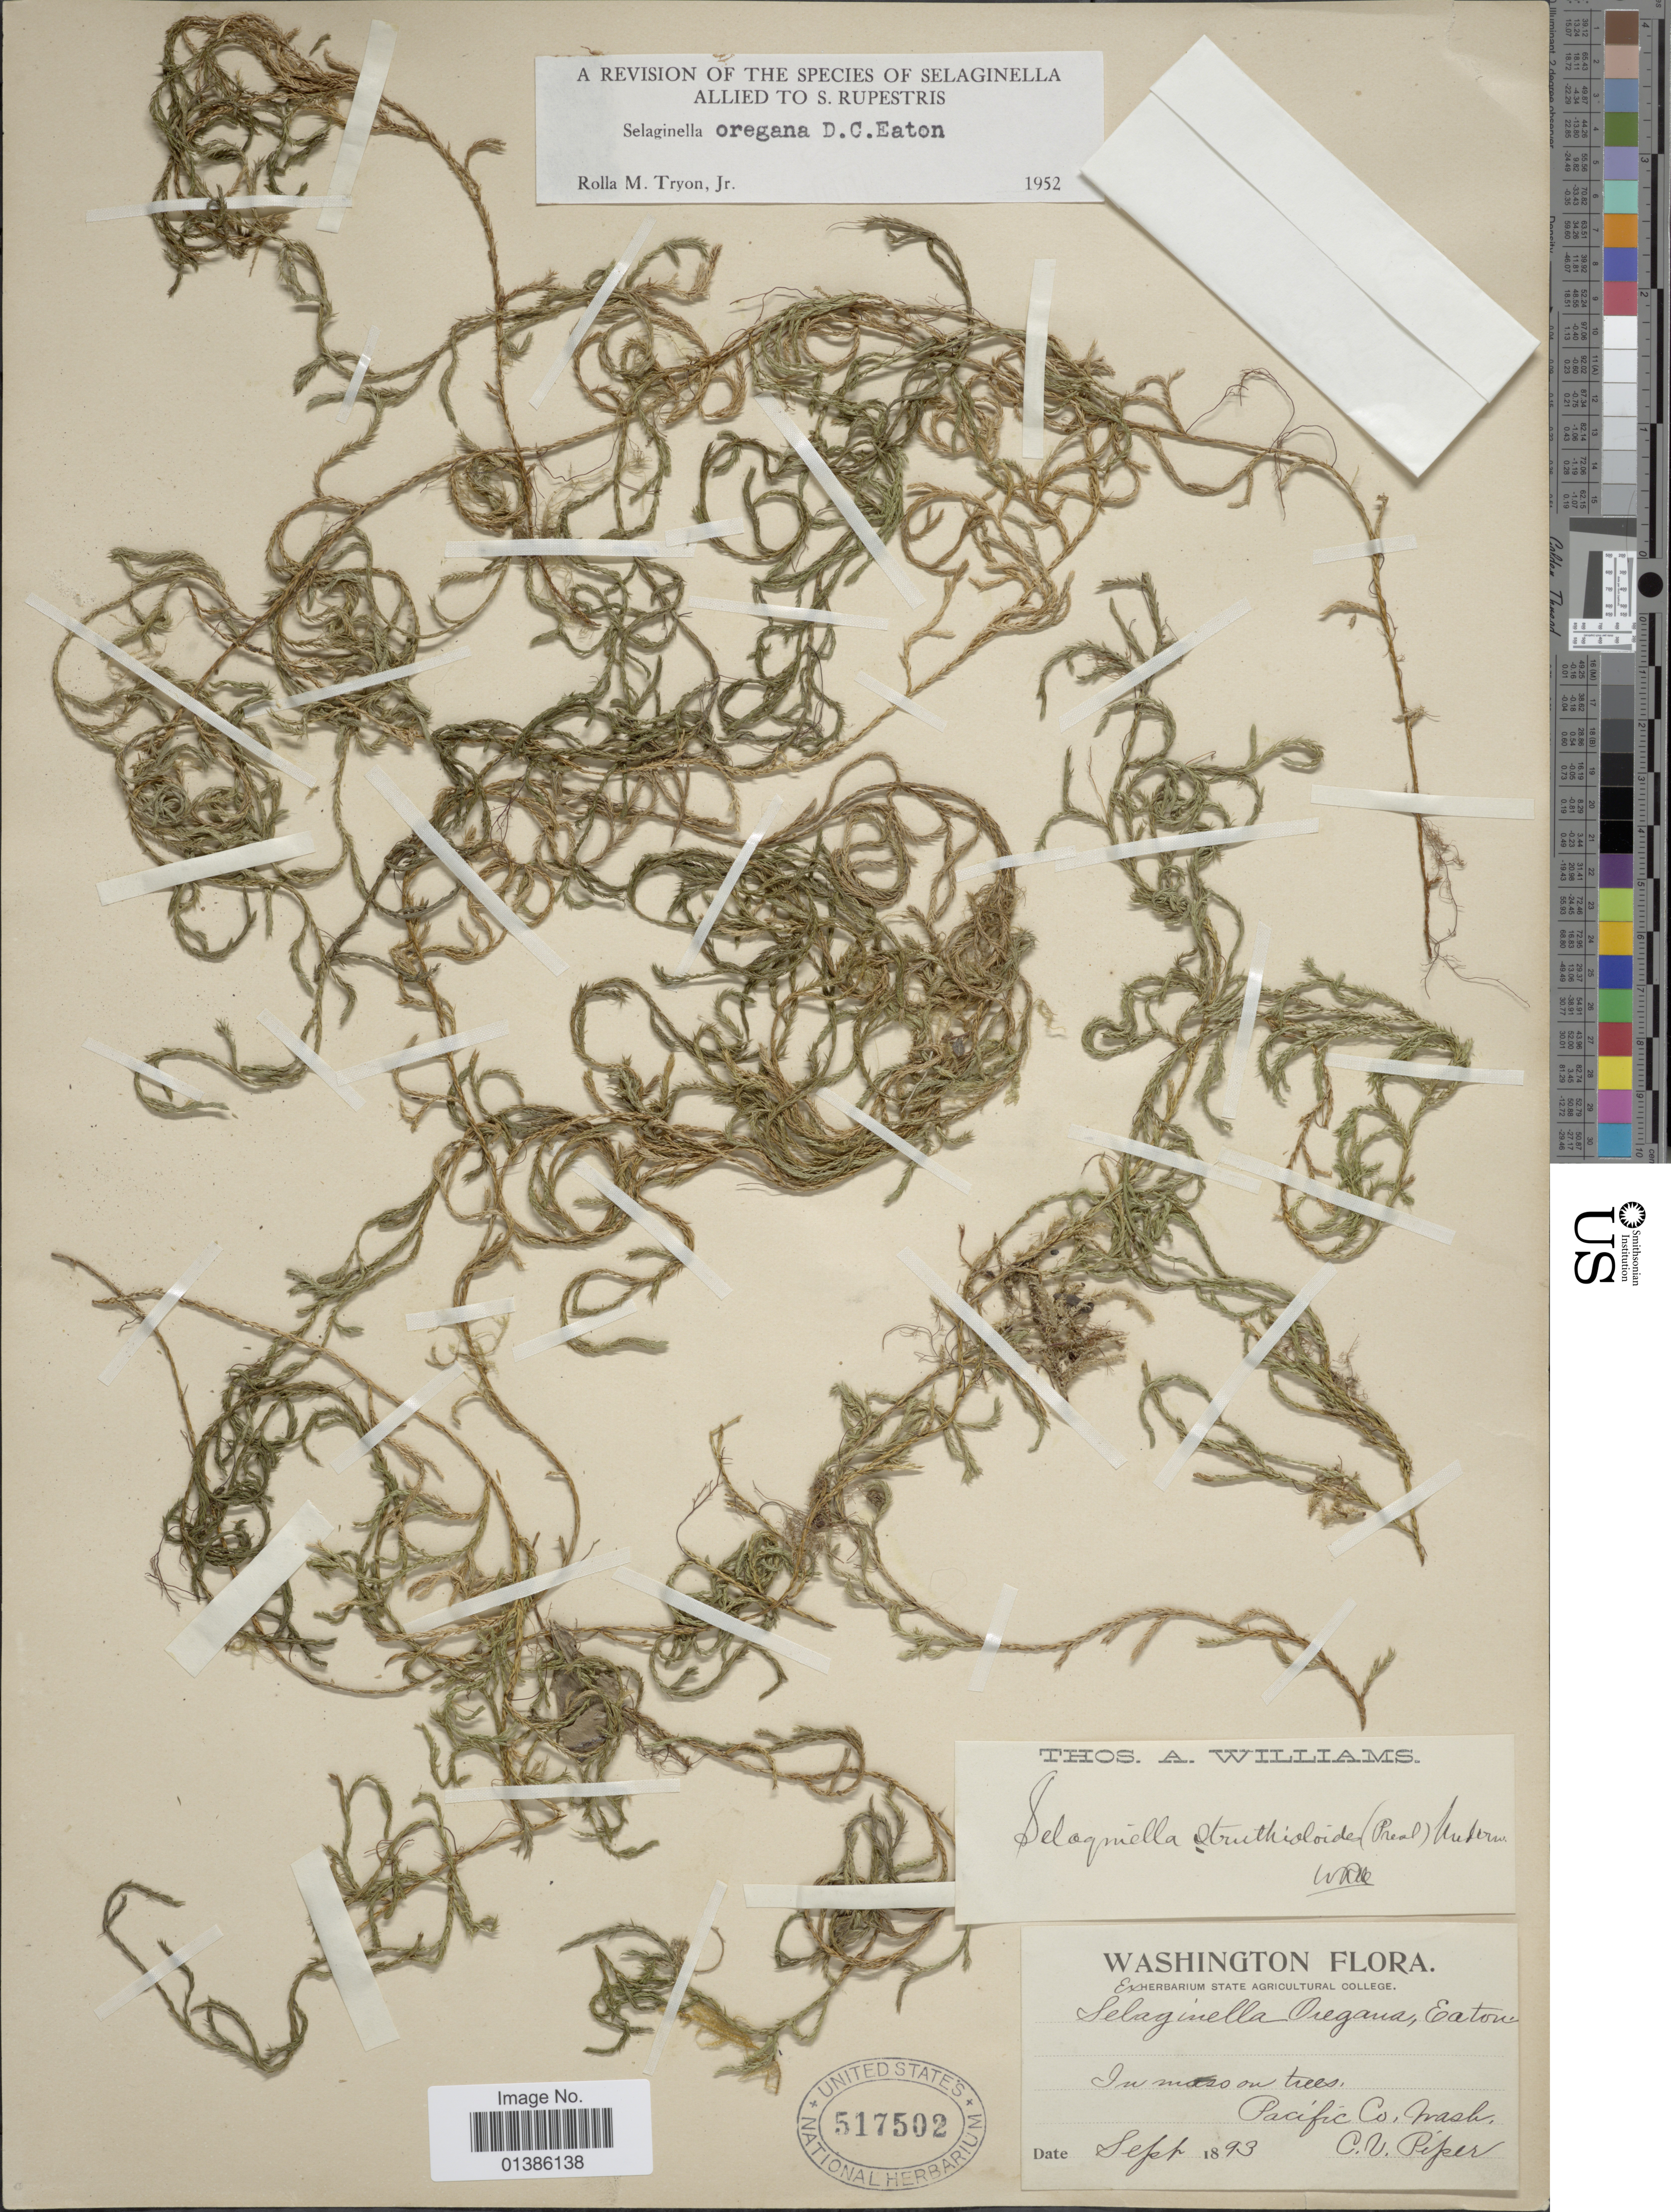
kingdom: Plantae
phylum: Tracheophyta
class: Lycopodiopsida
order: Selaginellales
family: Selaginellaceae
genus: Selaginella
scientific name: Selaginella oregana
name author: D.C. Eaton ex S. Watson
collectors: C. V. Piper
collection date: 1893-09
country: United States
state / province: Washington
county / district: Pacific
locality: Pacific Co.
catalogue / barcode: US 517502